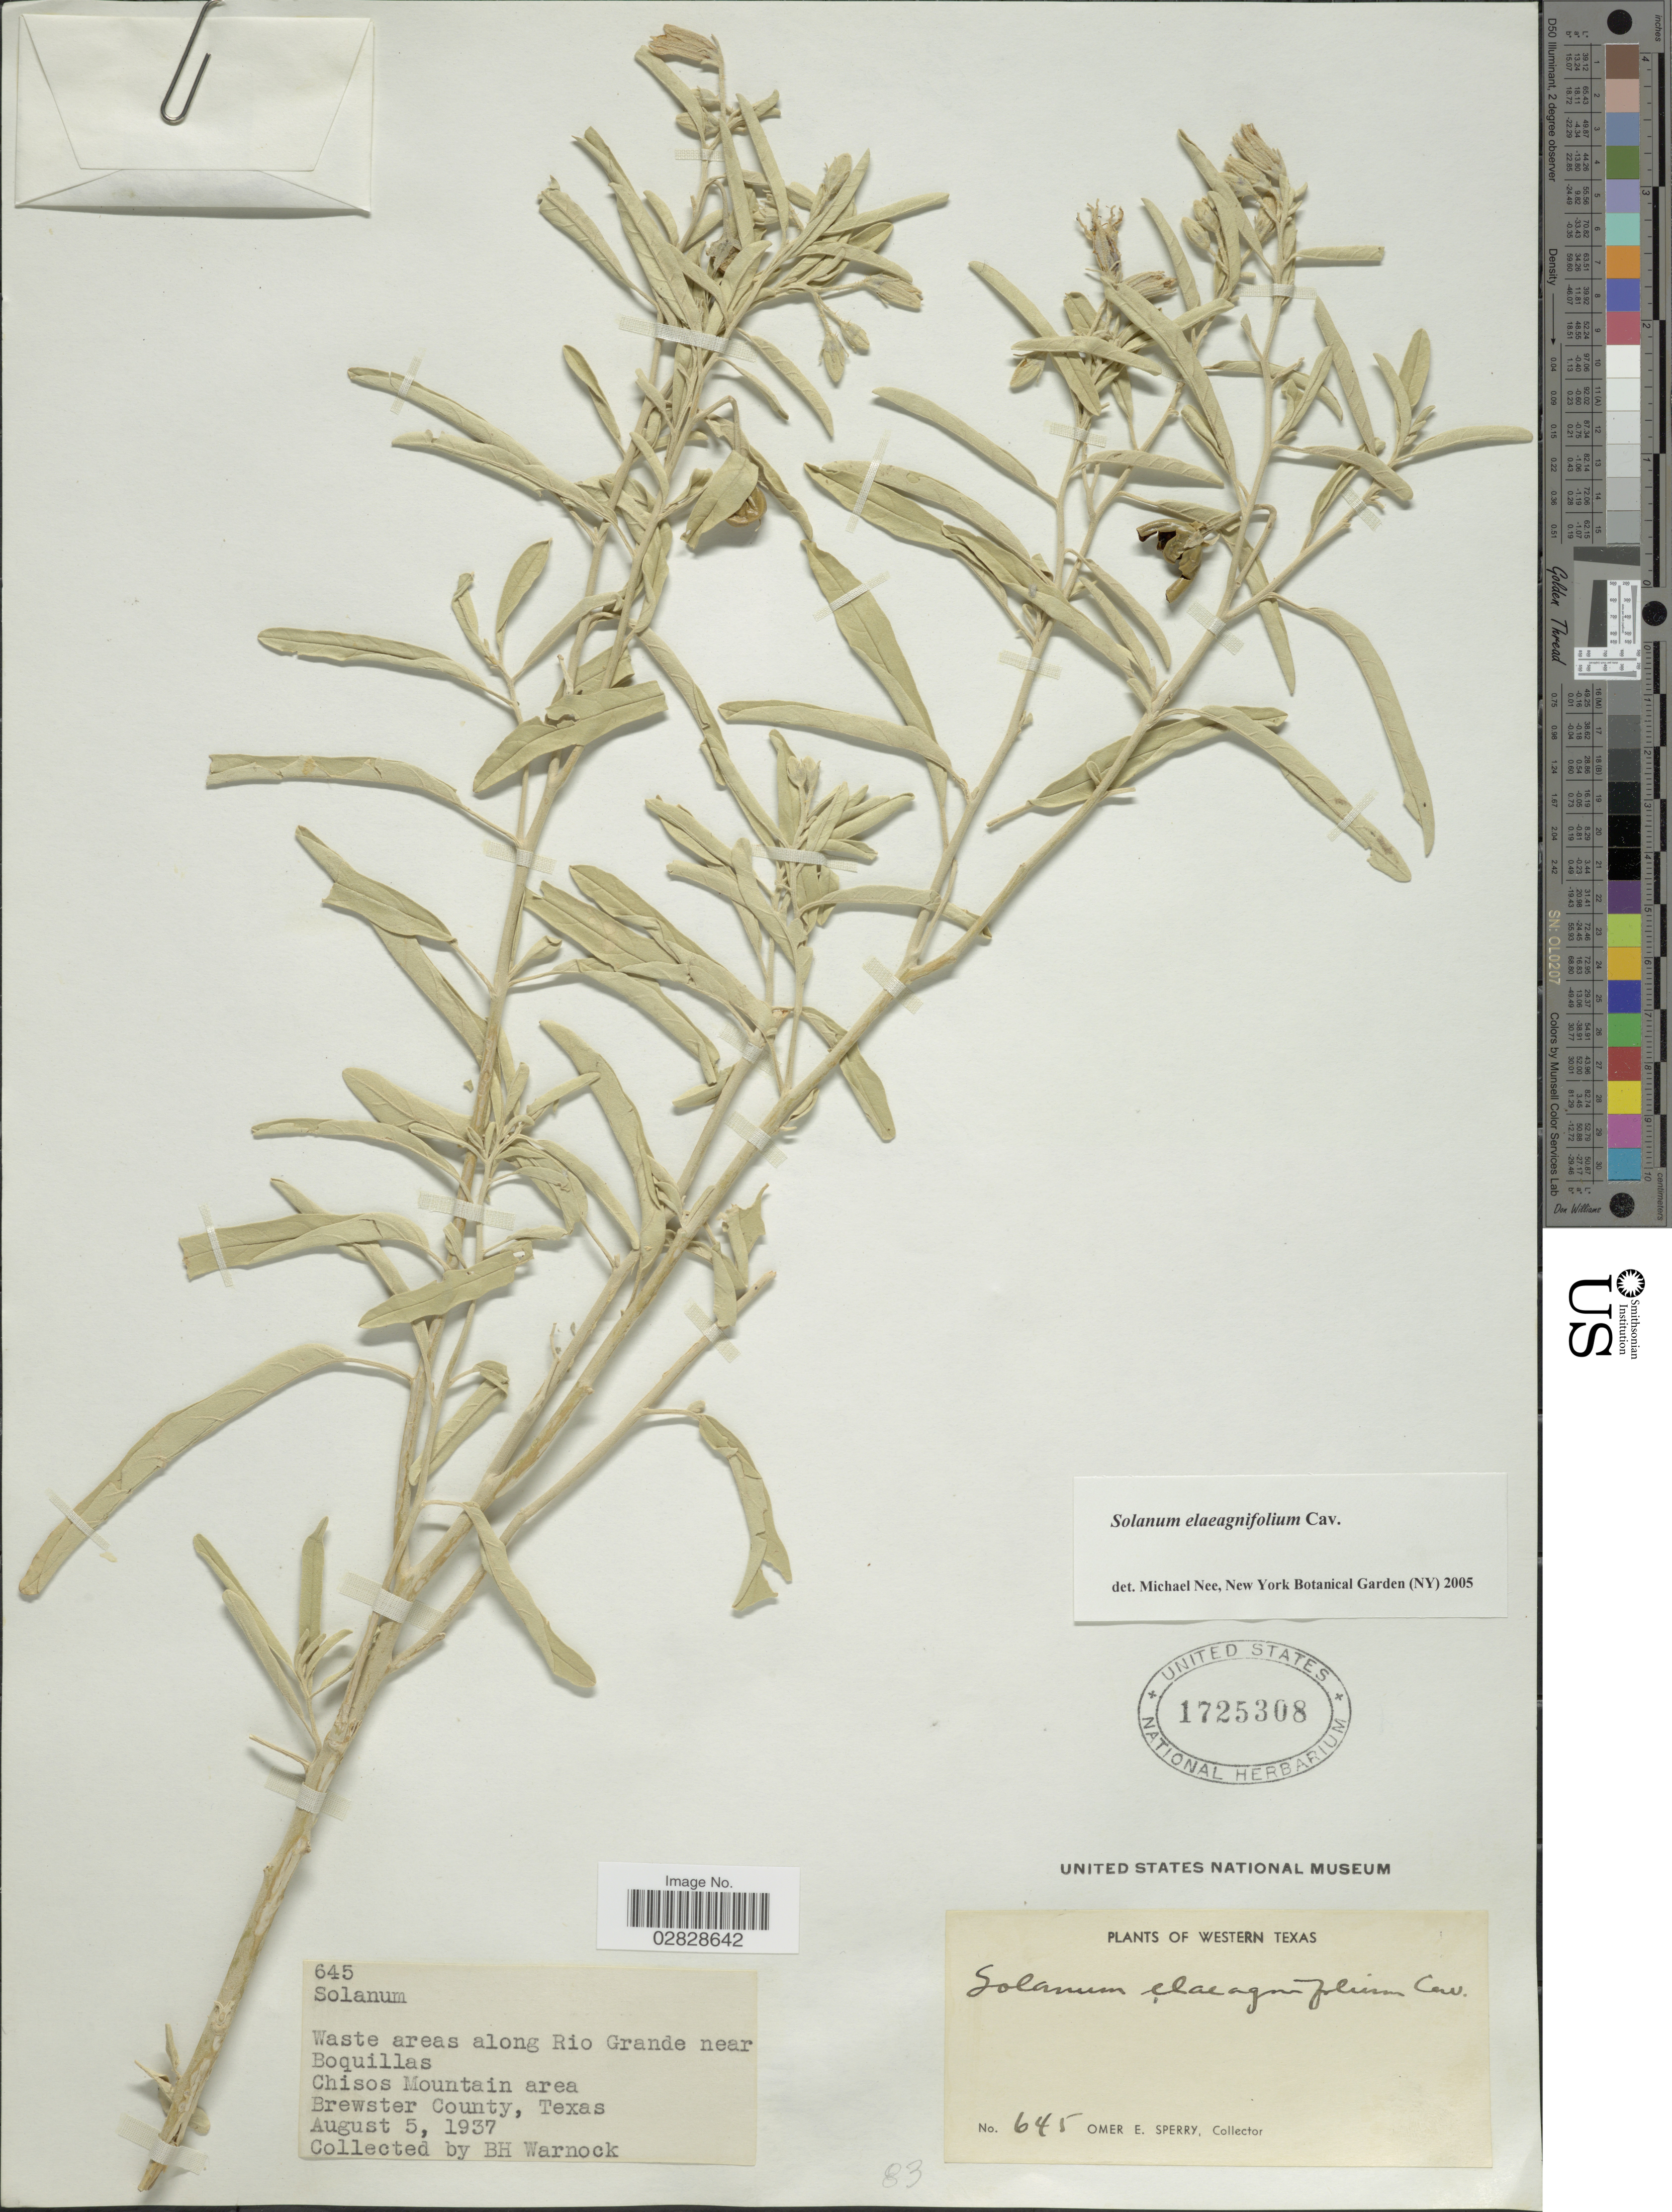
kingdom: Plantae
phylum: Tracheophyta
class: Magnoliopsida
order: Solanales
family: Solanaceae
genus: Solanum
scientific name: Solanum elaeagnifolium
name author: Cav.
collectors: B. H. Warnock & O. E. Sperry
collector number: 645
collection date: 1937-08-05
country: United States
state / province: Texas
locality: Western Texas. Waste areas along Rio Grande near Boquillas. Chisos Mountain area. Brewster County.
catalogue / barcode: US 1725308